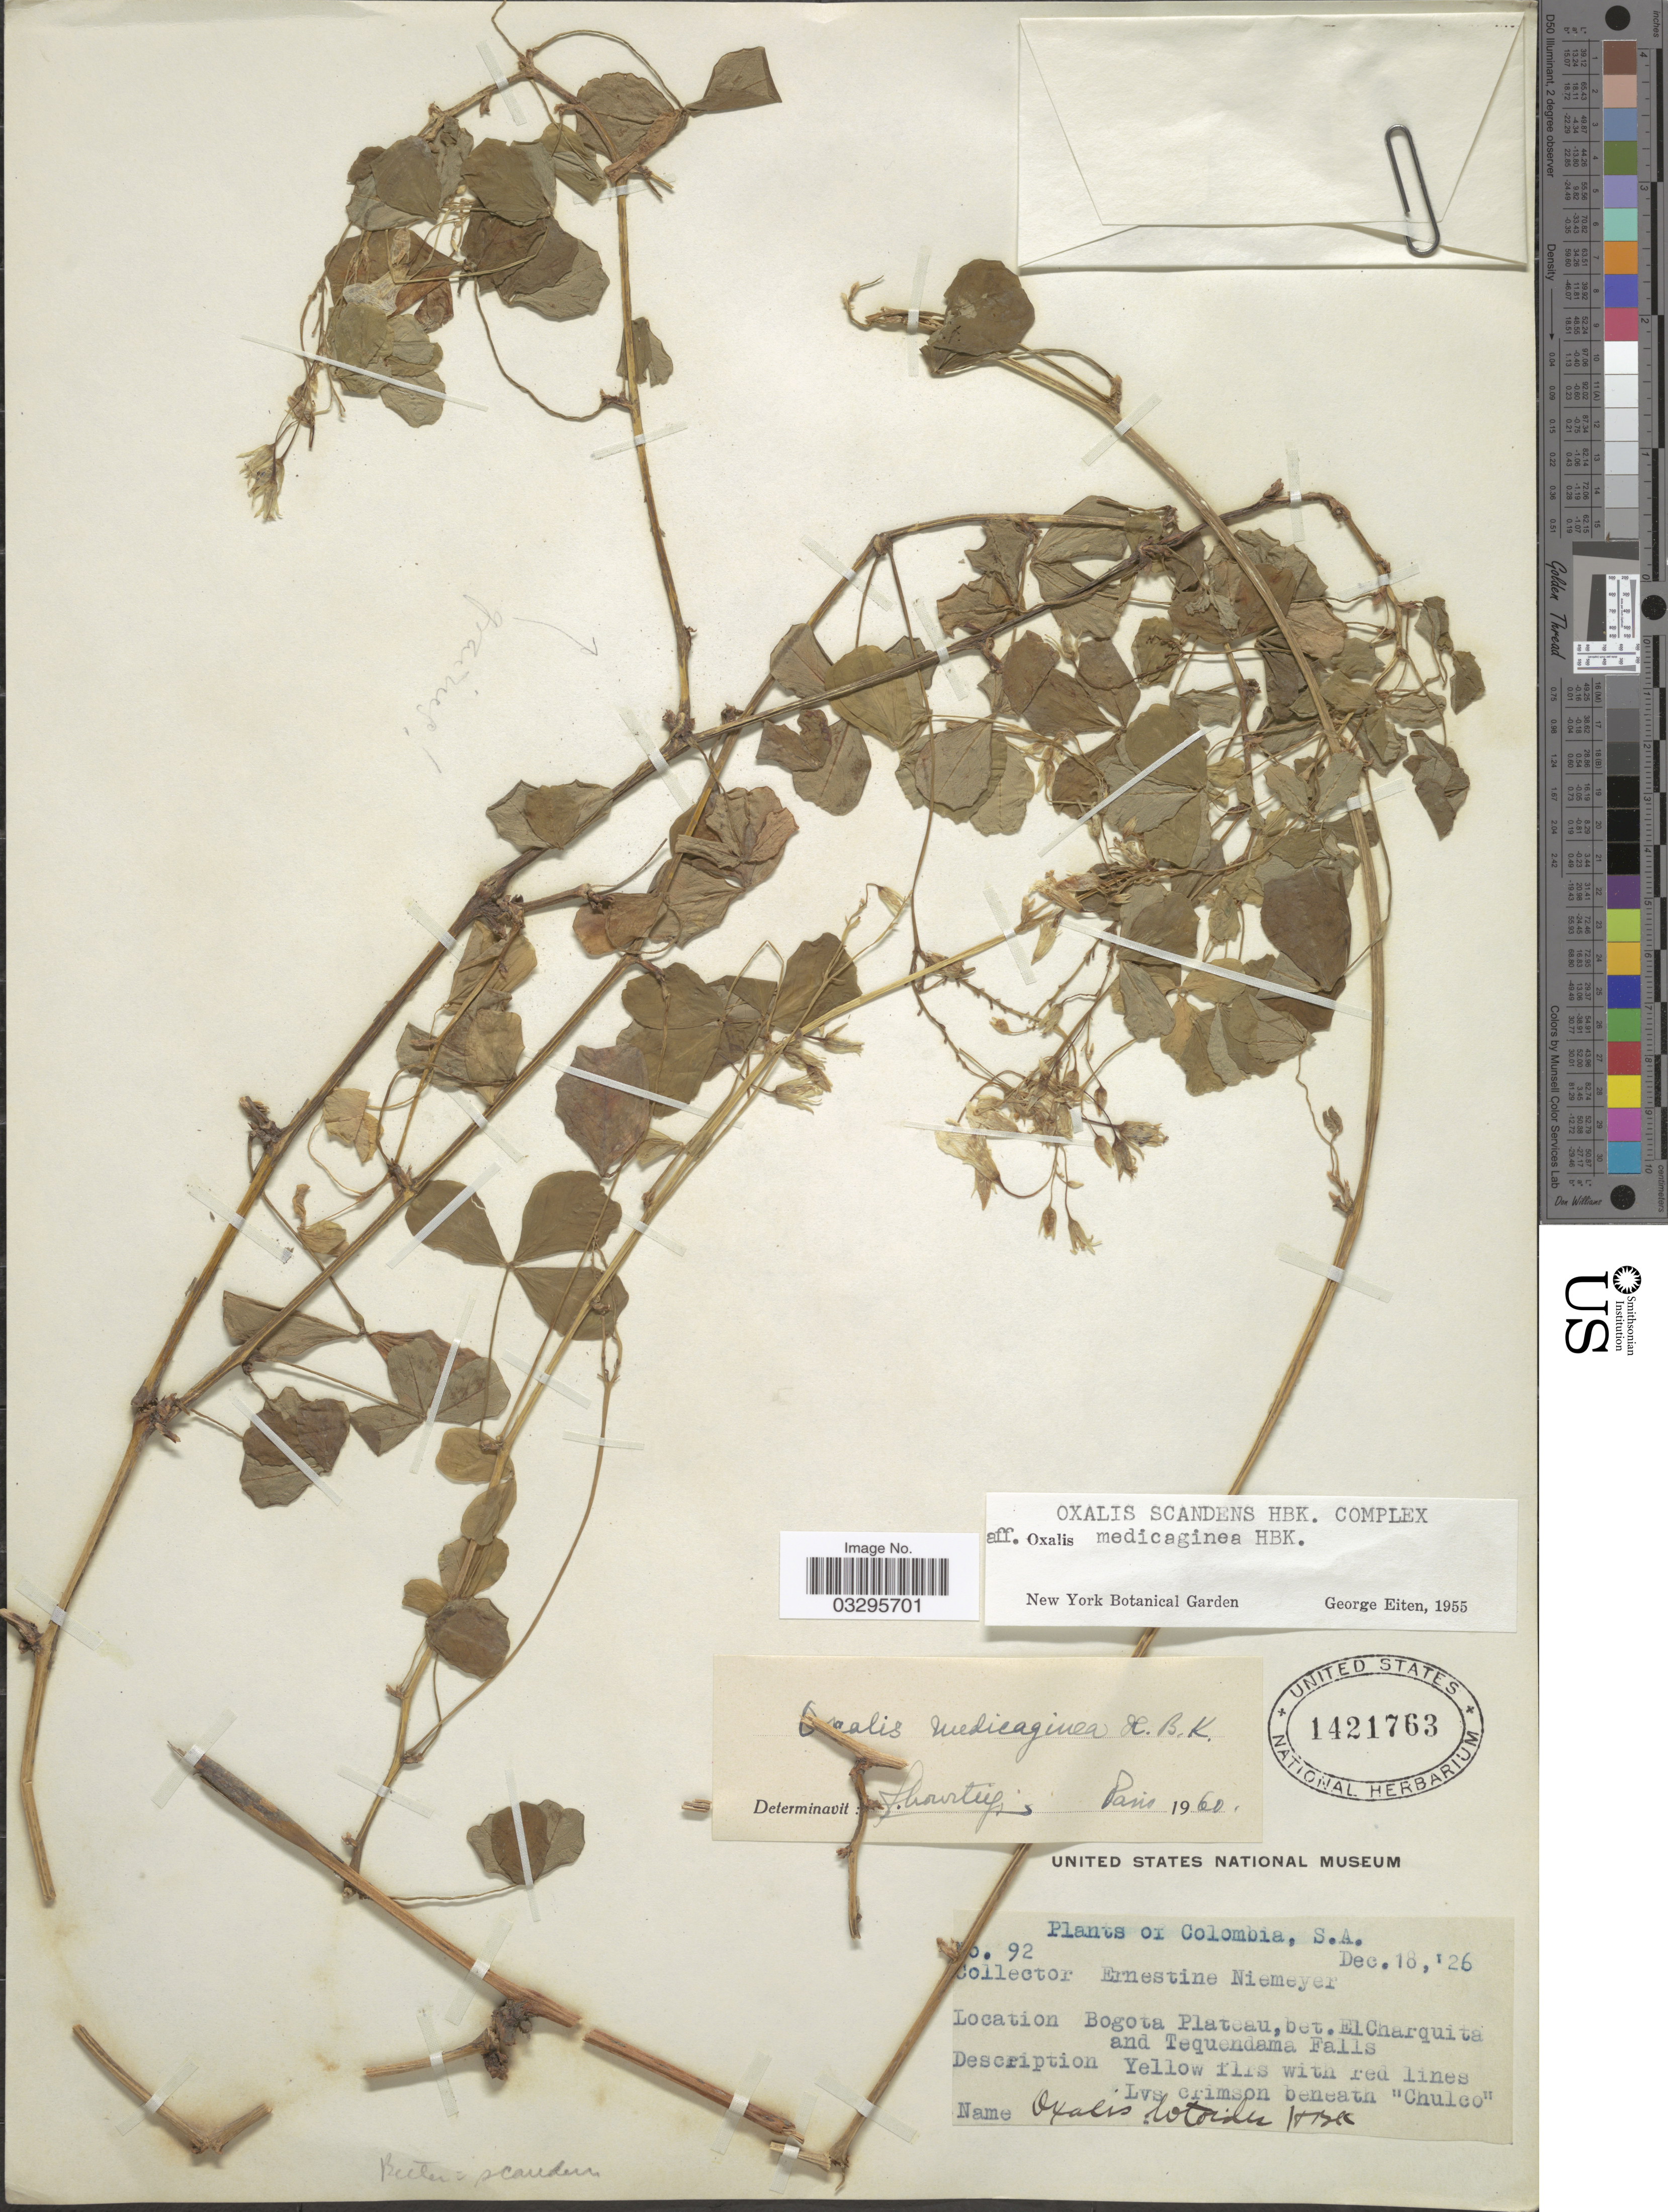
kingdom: Plantae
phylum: Tracheophyta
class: Magnoliopsida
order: Oxalidales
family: Oxalidaceae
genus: Oxalis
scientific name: Oxalis medicaginea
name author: Kunth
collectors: E. H. Niemeyer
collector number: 92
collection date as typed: Transcribed d/m/y: 18/12/26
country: Colombia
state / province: Bogota D.C.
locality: Bogota Plateau, bet. El Charquita and Tequendama Falls.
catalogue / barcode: US 1421763